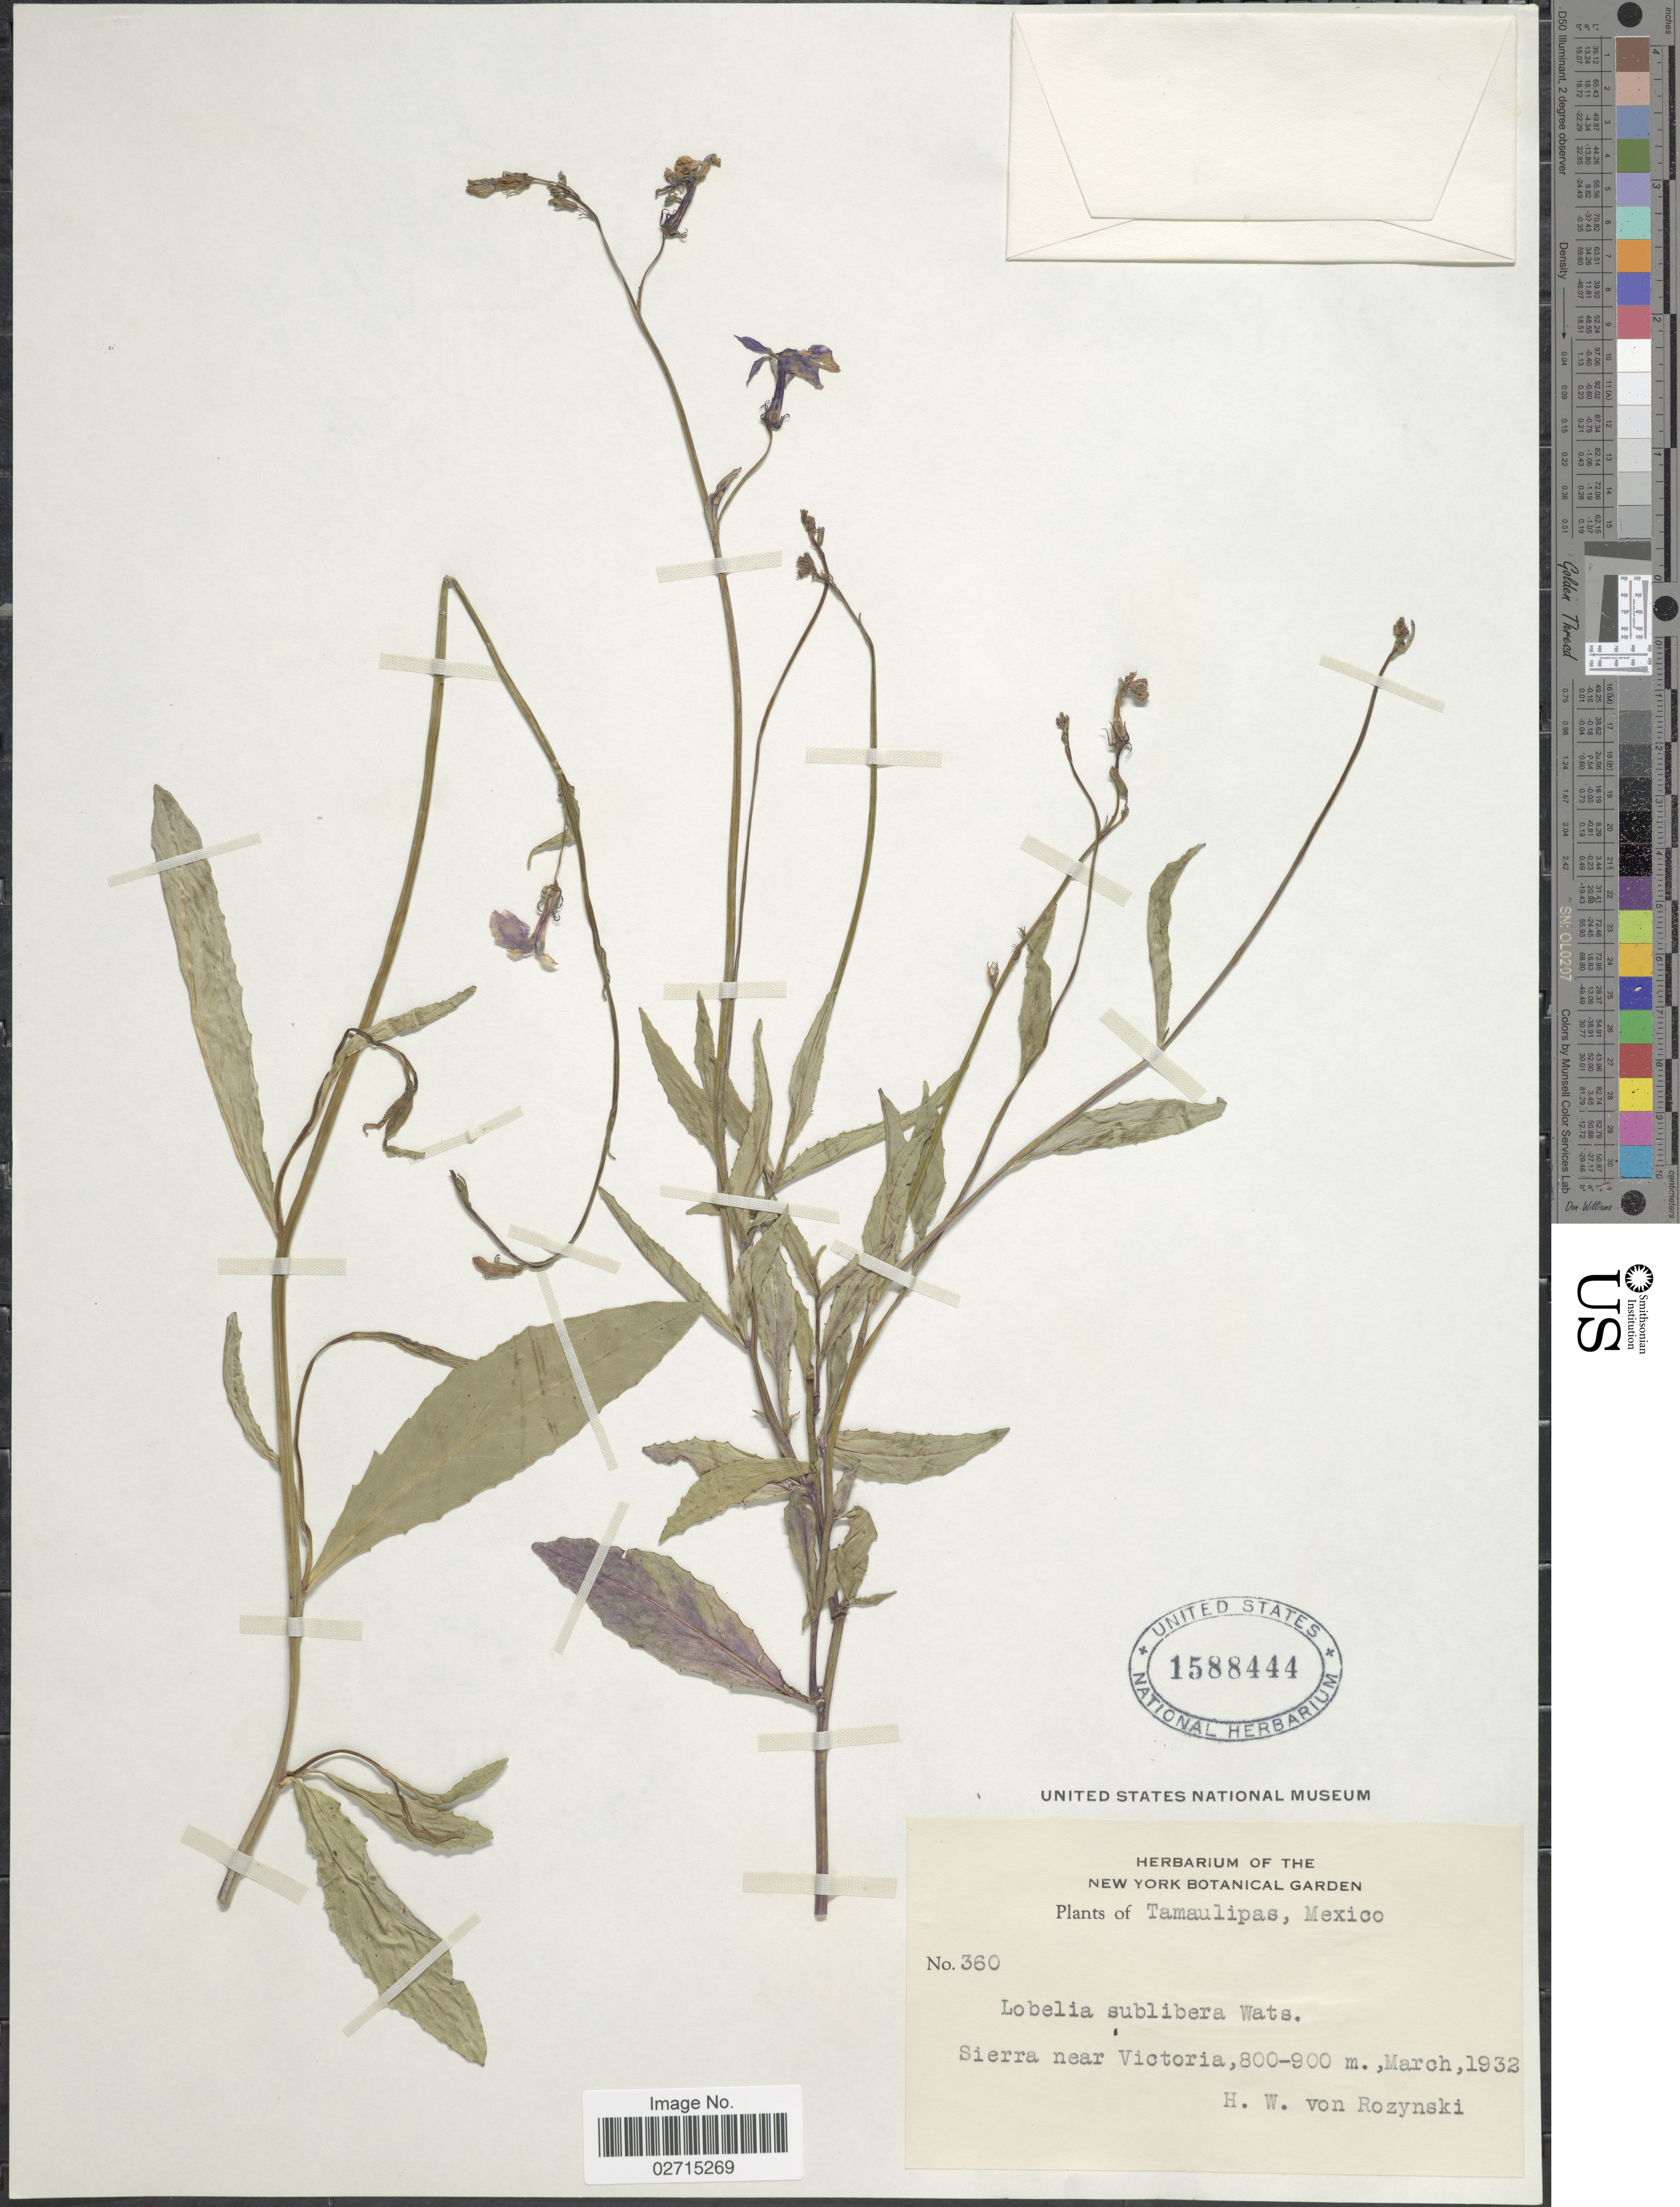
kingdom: Plantae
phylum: Tracheophyta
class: Magnoliopsida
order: Asterales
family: Campanulaceae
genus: Lobelia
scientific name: Lobelia sublibera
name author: S. Watson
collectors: H. von Rozynski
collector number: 360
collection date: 1932-03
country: Mexico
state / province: Tamaulipas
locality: Sierra near Victoria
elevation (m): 800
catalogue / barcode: US 1588444